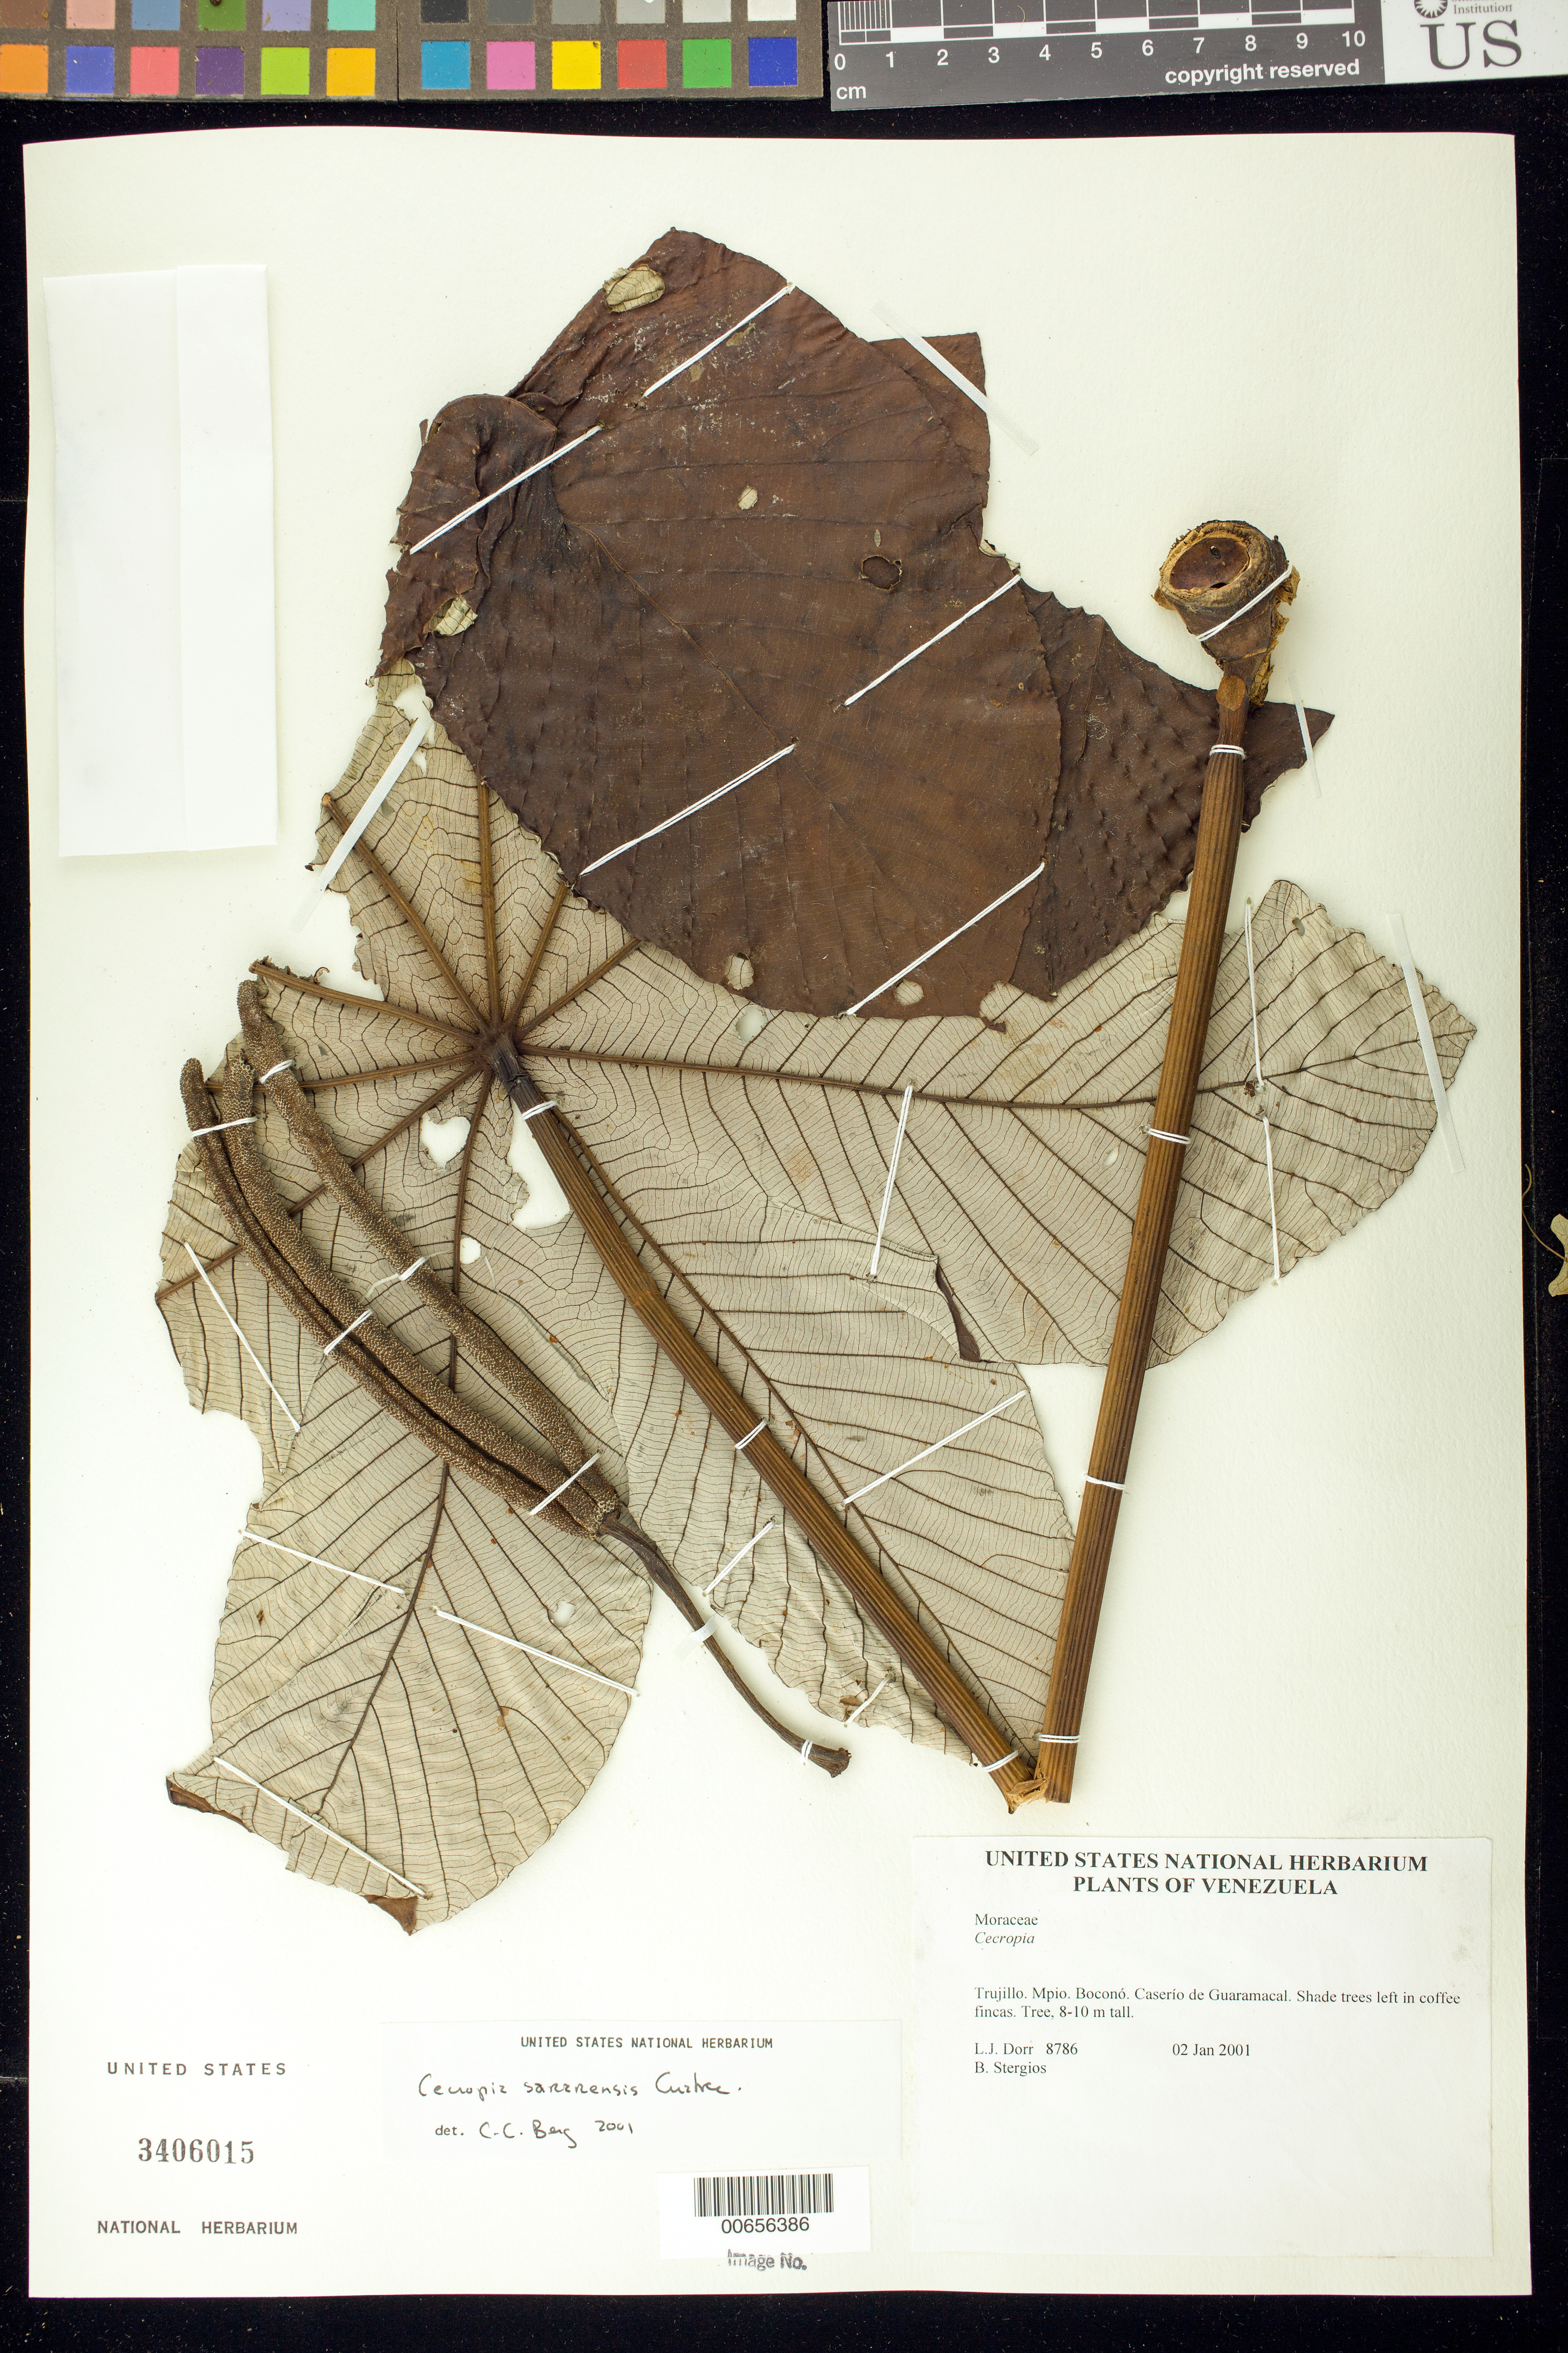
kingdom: Plantae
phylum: Tracheophyta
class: Magnoliopsida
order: Rosales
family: Urticaceae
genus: Cecropia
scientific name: Cecropia sararensis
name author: Cuatrec.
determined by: Berg, C. C.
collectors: L. J. Dorr & B. G. Stergios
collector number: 8786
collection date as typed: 02 Jan 2001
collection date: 2001-01-02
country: Venezuela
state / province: Trujillo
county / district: Boconó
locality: Caserío de Guaramacal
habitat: Shade trees left in coffee fincas.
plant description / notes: BG, CTES, PORT, US, VEN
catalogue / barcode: US 3406015